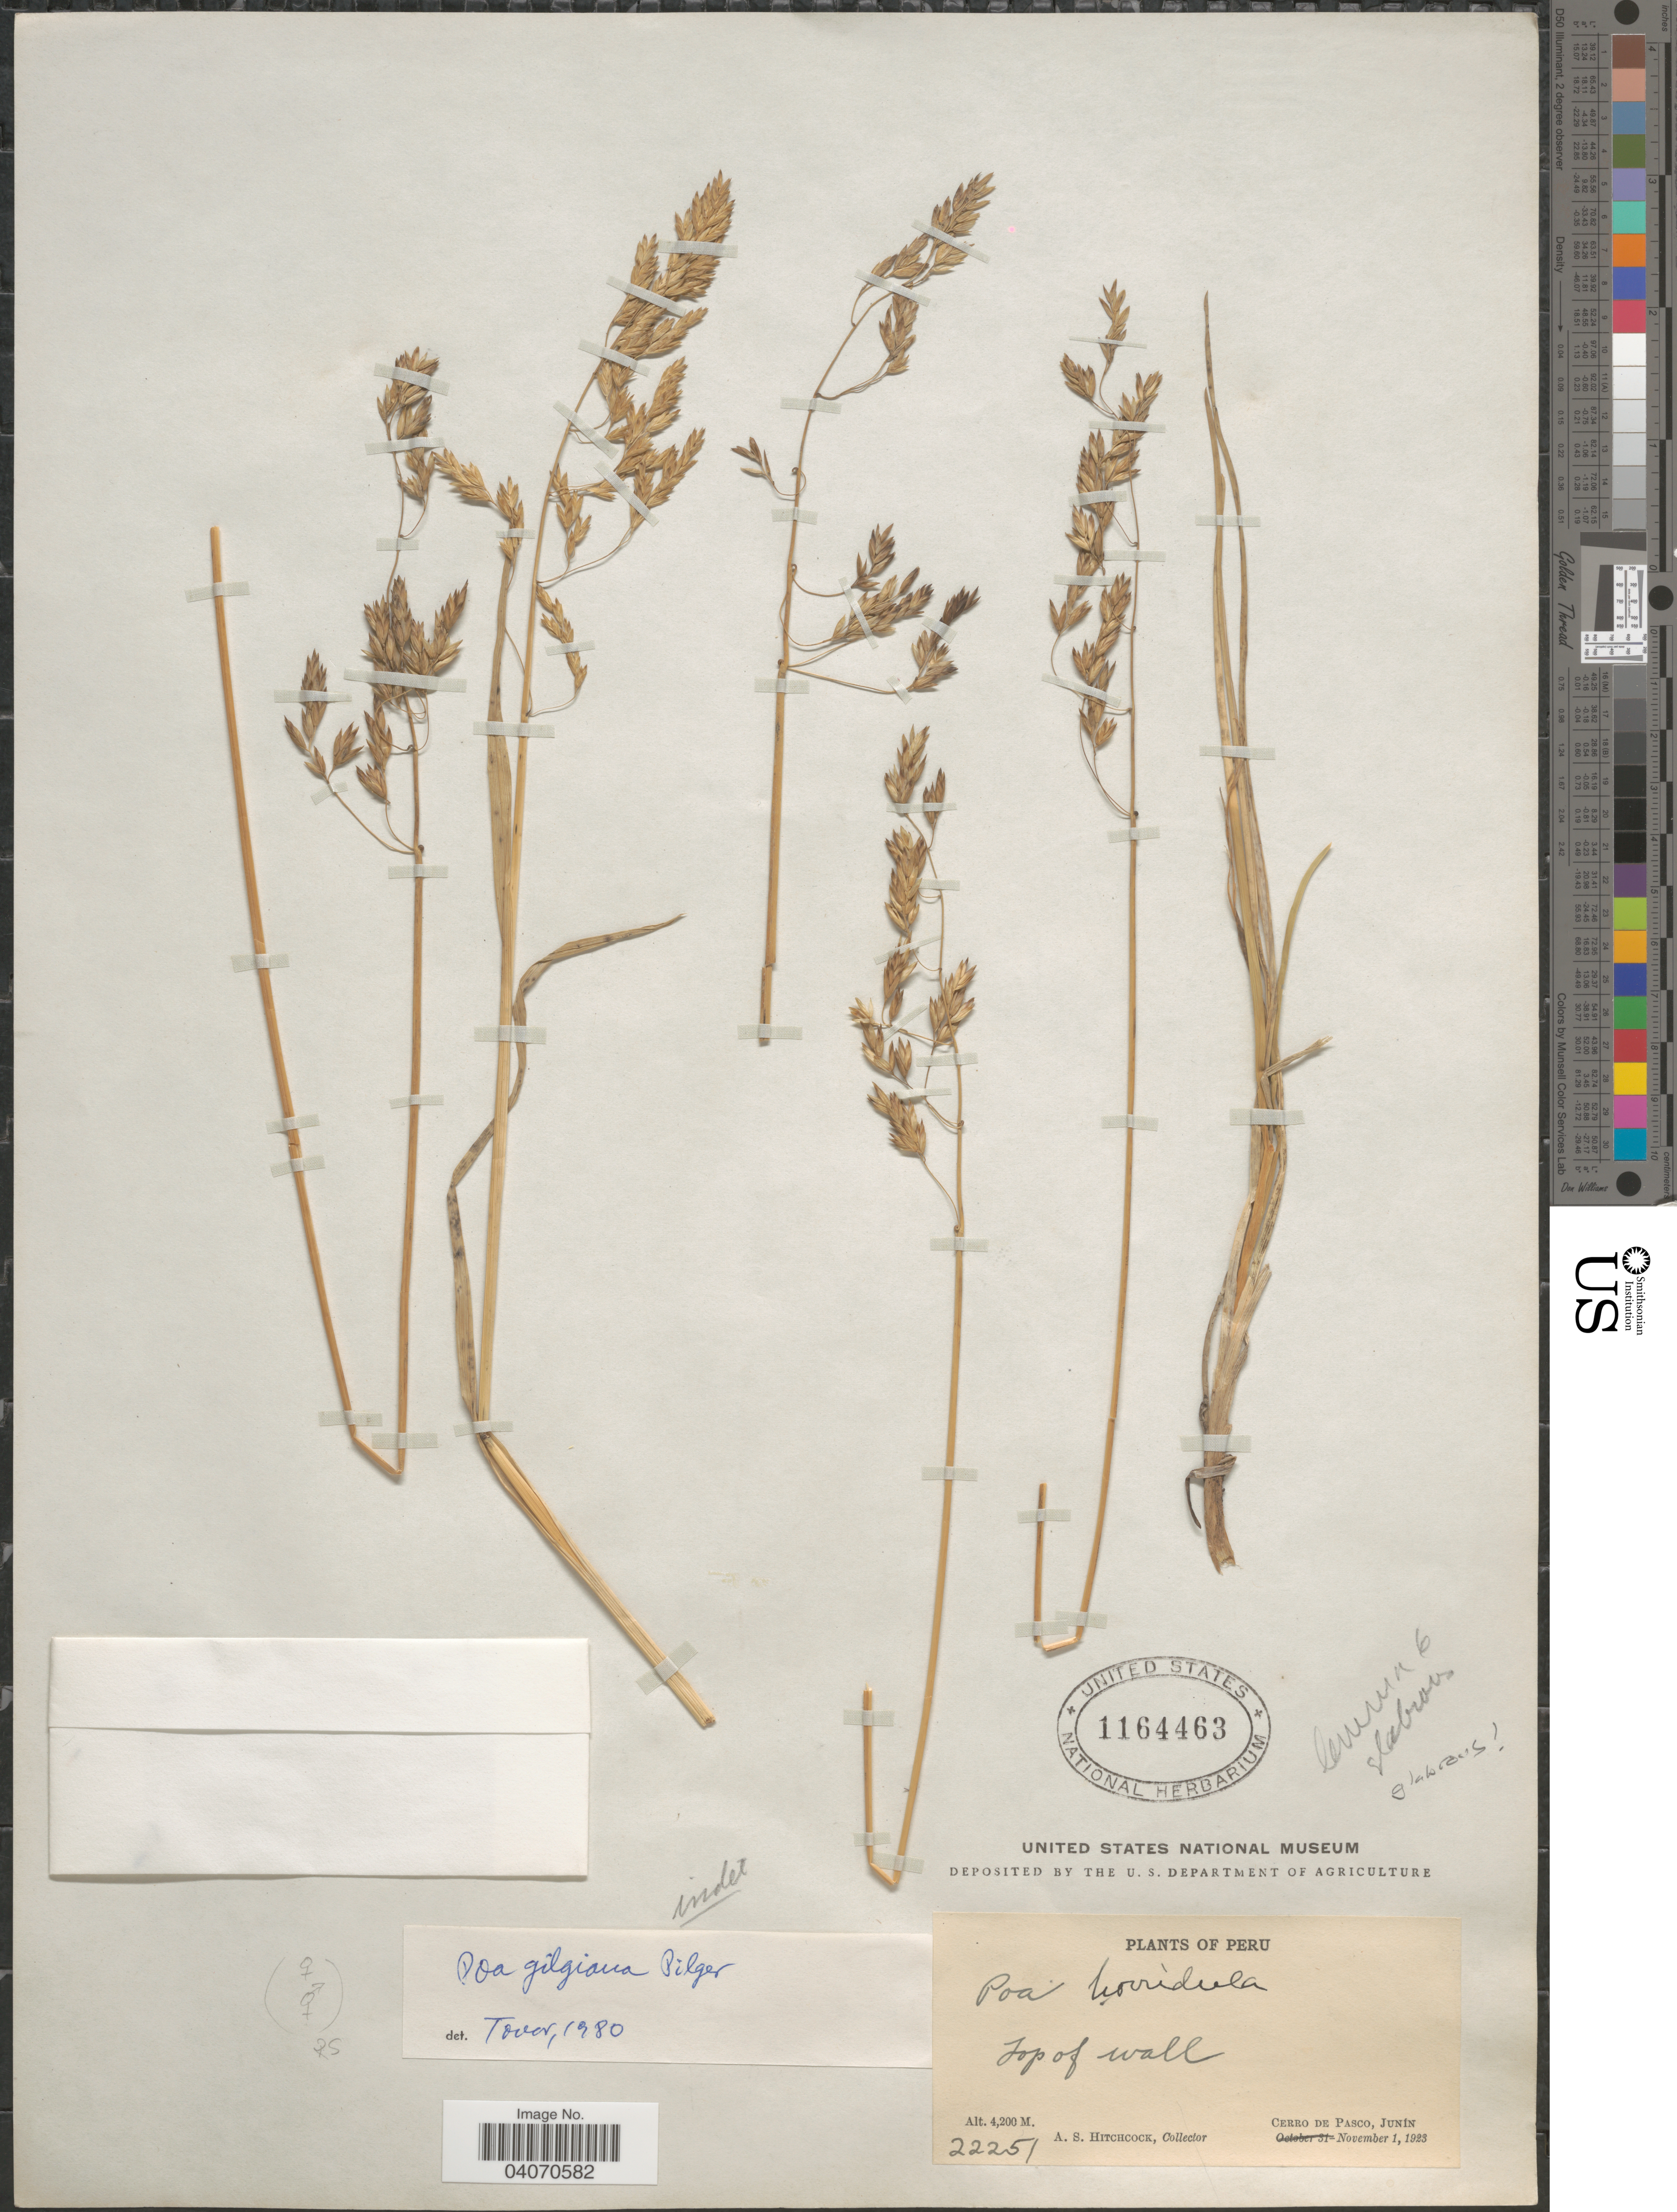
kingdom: Plantae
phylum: Tracheophyta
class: Liliopsida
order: Poales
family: Poaceae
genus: Poa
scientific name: Poa gilgiana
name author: Pilg.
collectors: A. S. Hitchcock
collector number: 22251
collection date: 1923-11-01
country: Peru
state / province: Junín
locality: Cerro de Pasco.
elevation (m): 4200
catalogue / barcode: US 1164463